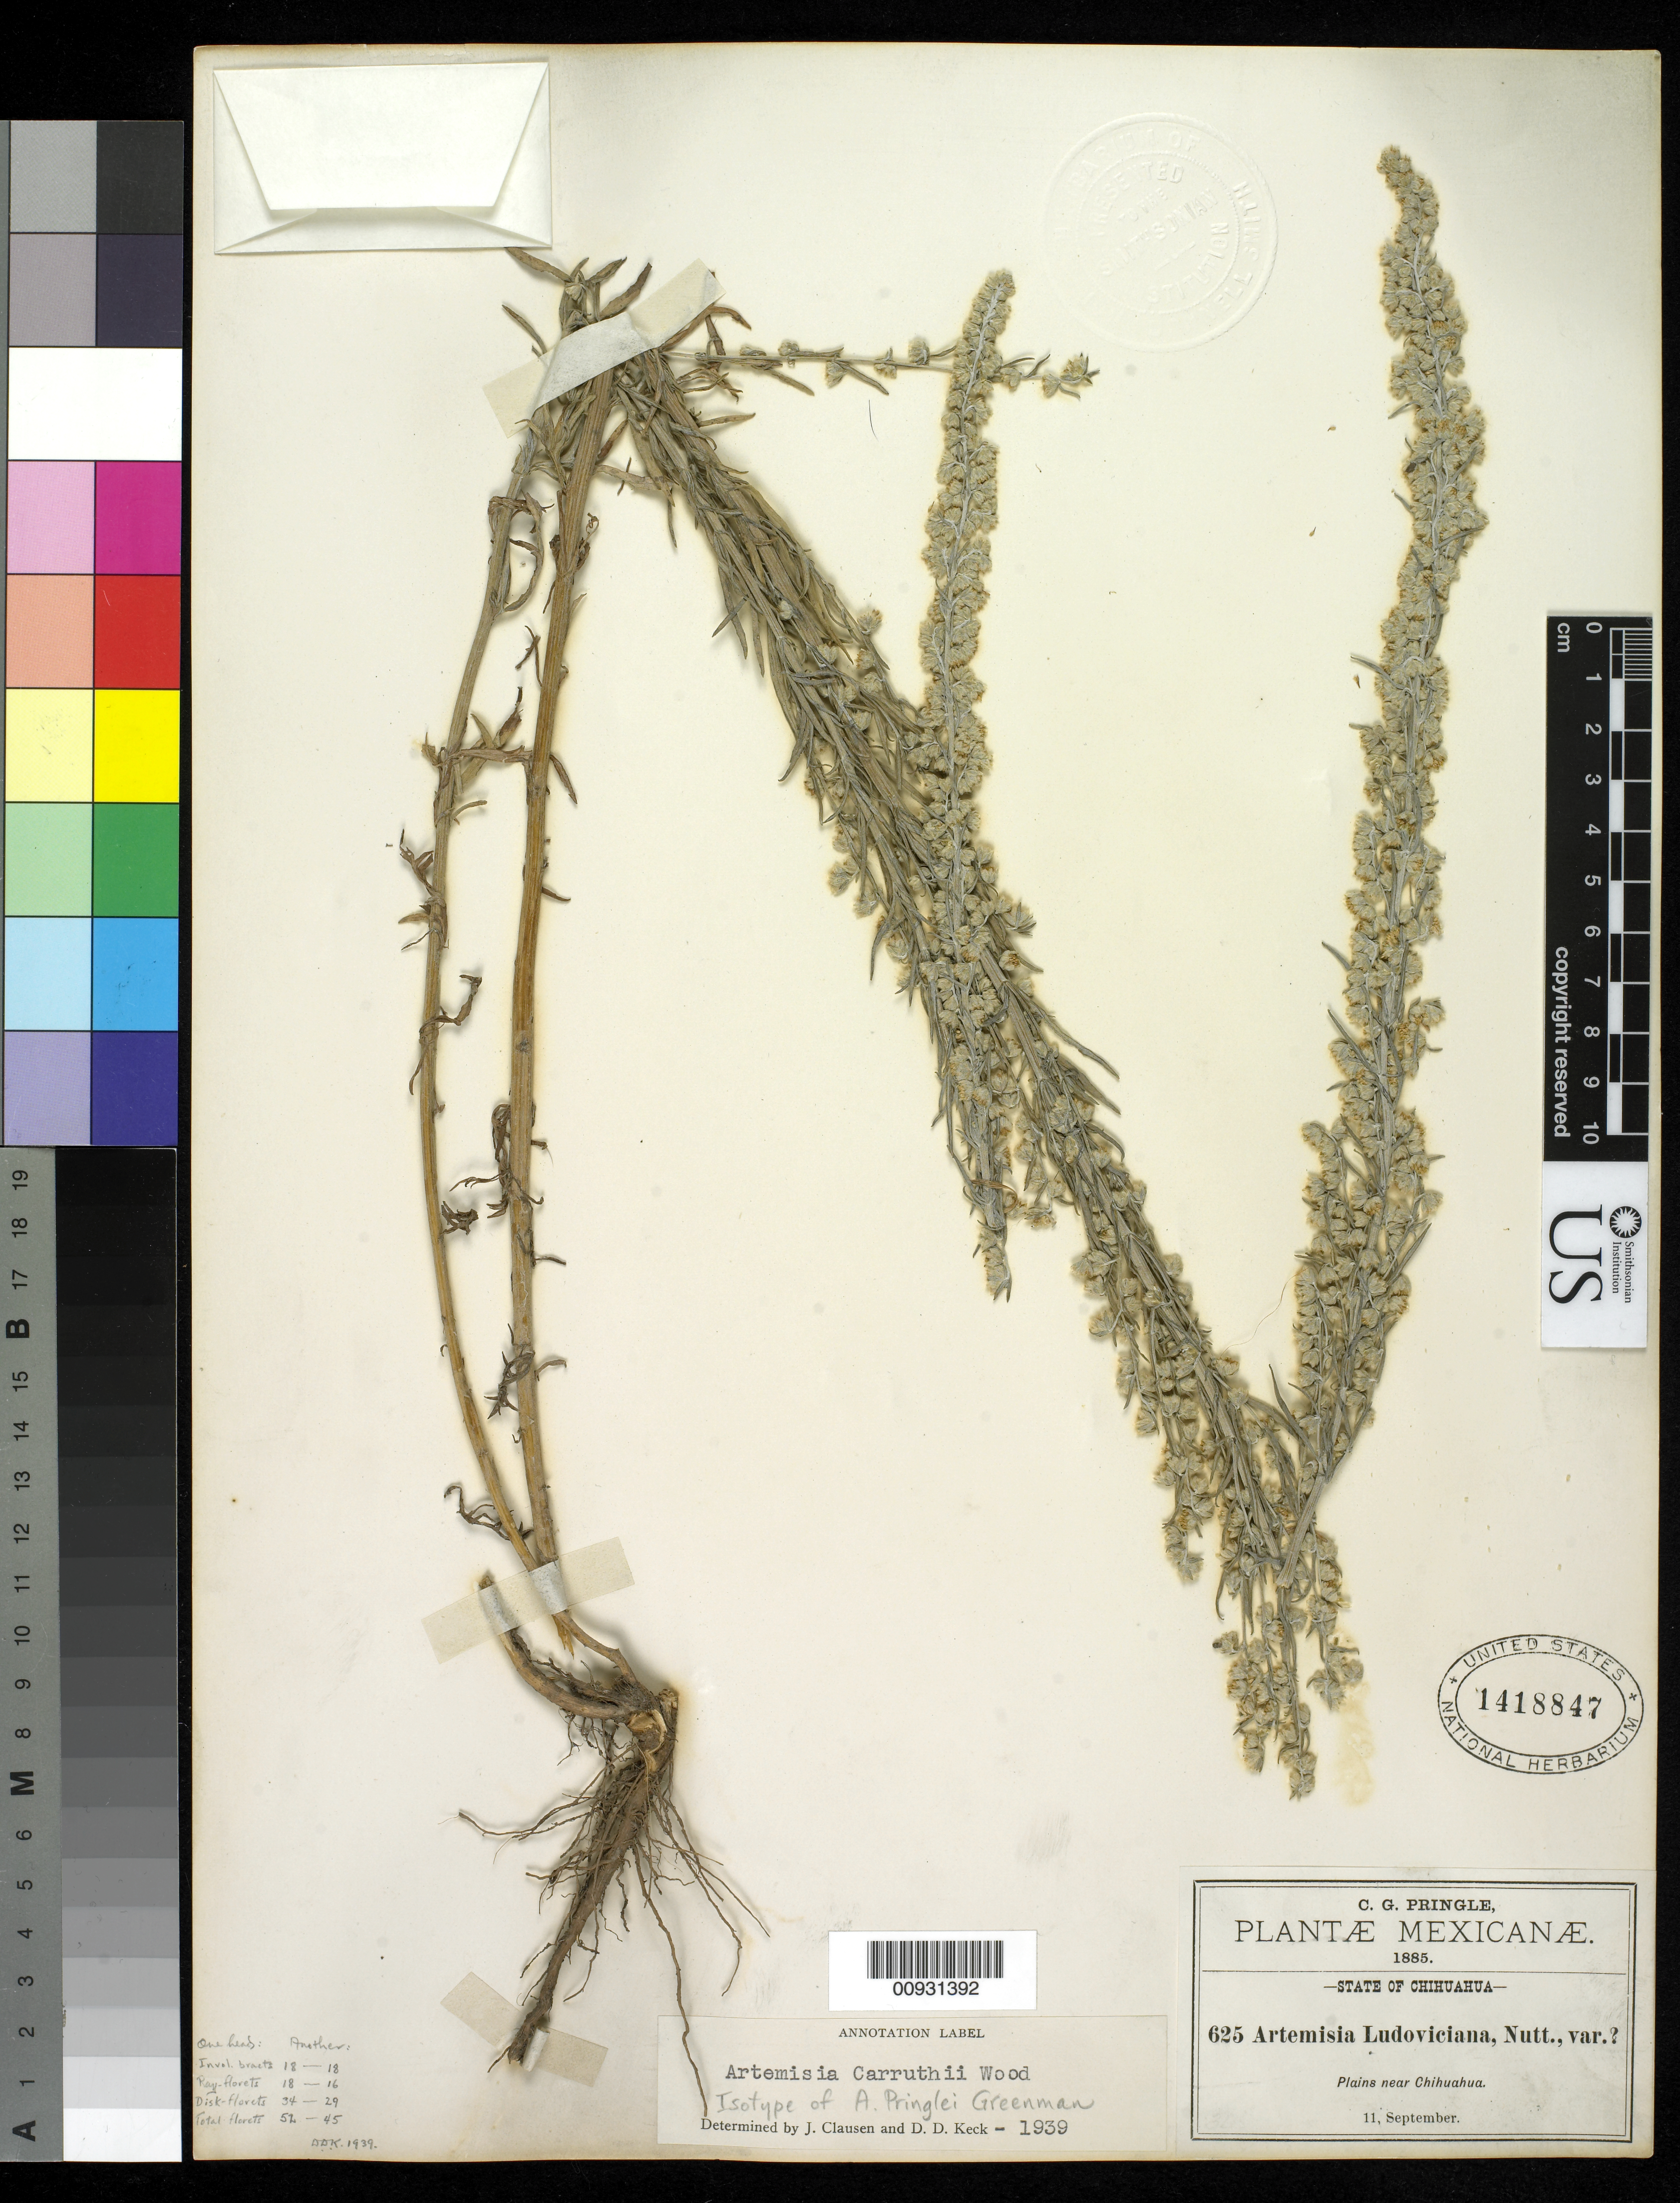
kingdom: Plantae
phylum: Tracheophyta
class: Magnoliopsida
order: Asterales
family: Asteraceae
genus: Artemisia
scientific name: Artemisia pringlei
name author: Greenm.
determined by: Clausen, J.; Keck, David D.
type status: Isolectotype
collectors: C. G. Pringle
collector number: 625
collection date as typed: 11 Sep 1885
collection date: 1885-09-11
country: Mexico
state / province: Chihuahua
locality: Plains near Chihuahua.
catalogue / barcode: US 1418847